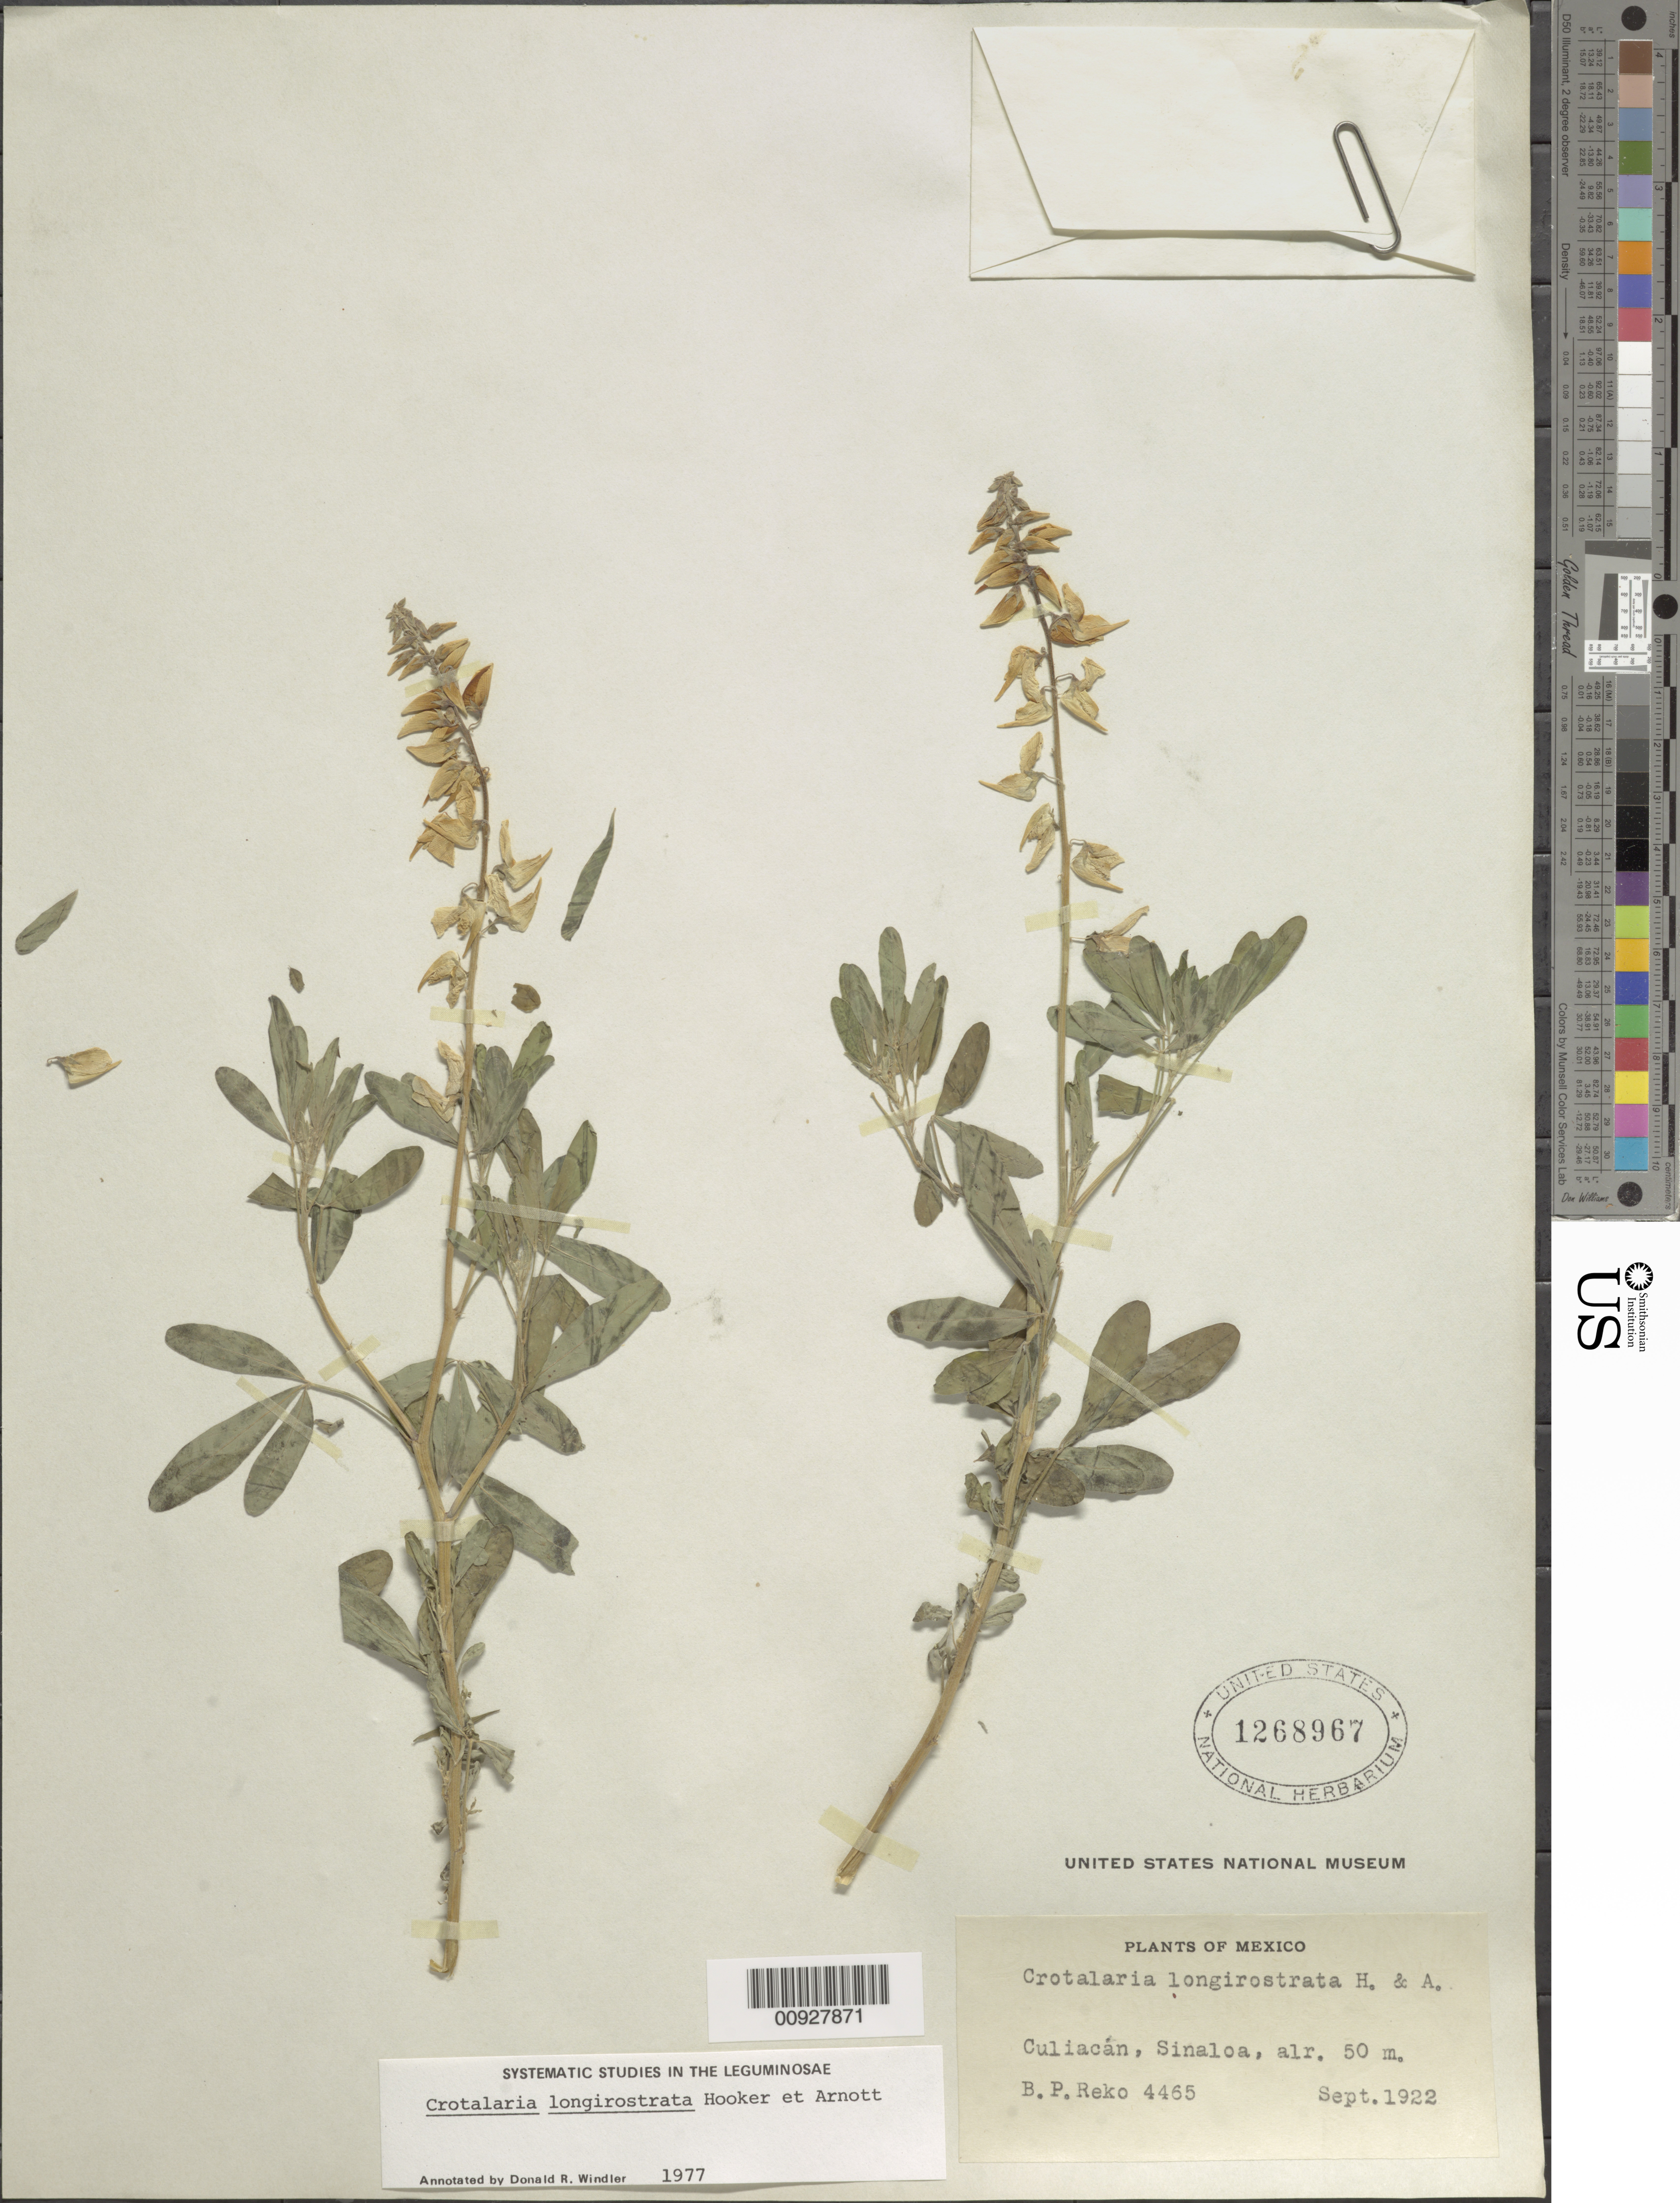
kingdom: Plantae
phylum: Tracheophyta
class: Magnoliopsida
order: Fabales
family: Fabaceae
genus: Crotalaria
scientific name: Crotalaria longirostrata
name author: Hook. & Arn.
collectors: B. P. Reko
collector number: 4465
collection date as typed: Sep 1922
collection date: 1922-09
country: Mexico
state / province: Sinaloa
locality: Culiacán, Sinaloa.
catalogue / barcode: US 1268967